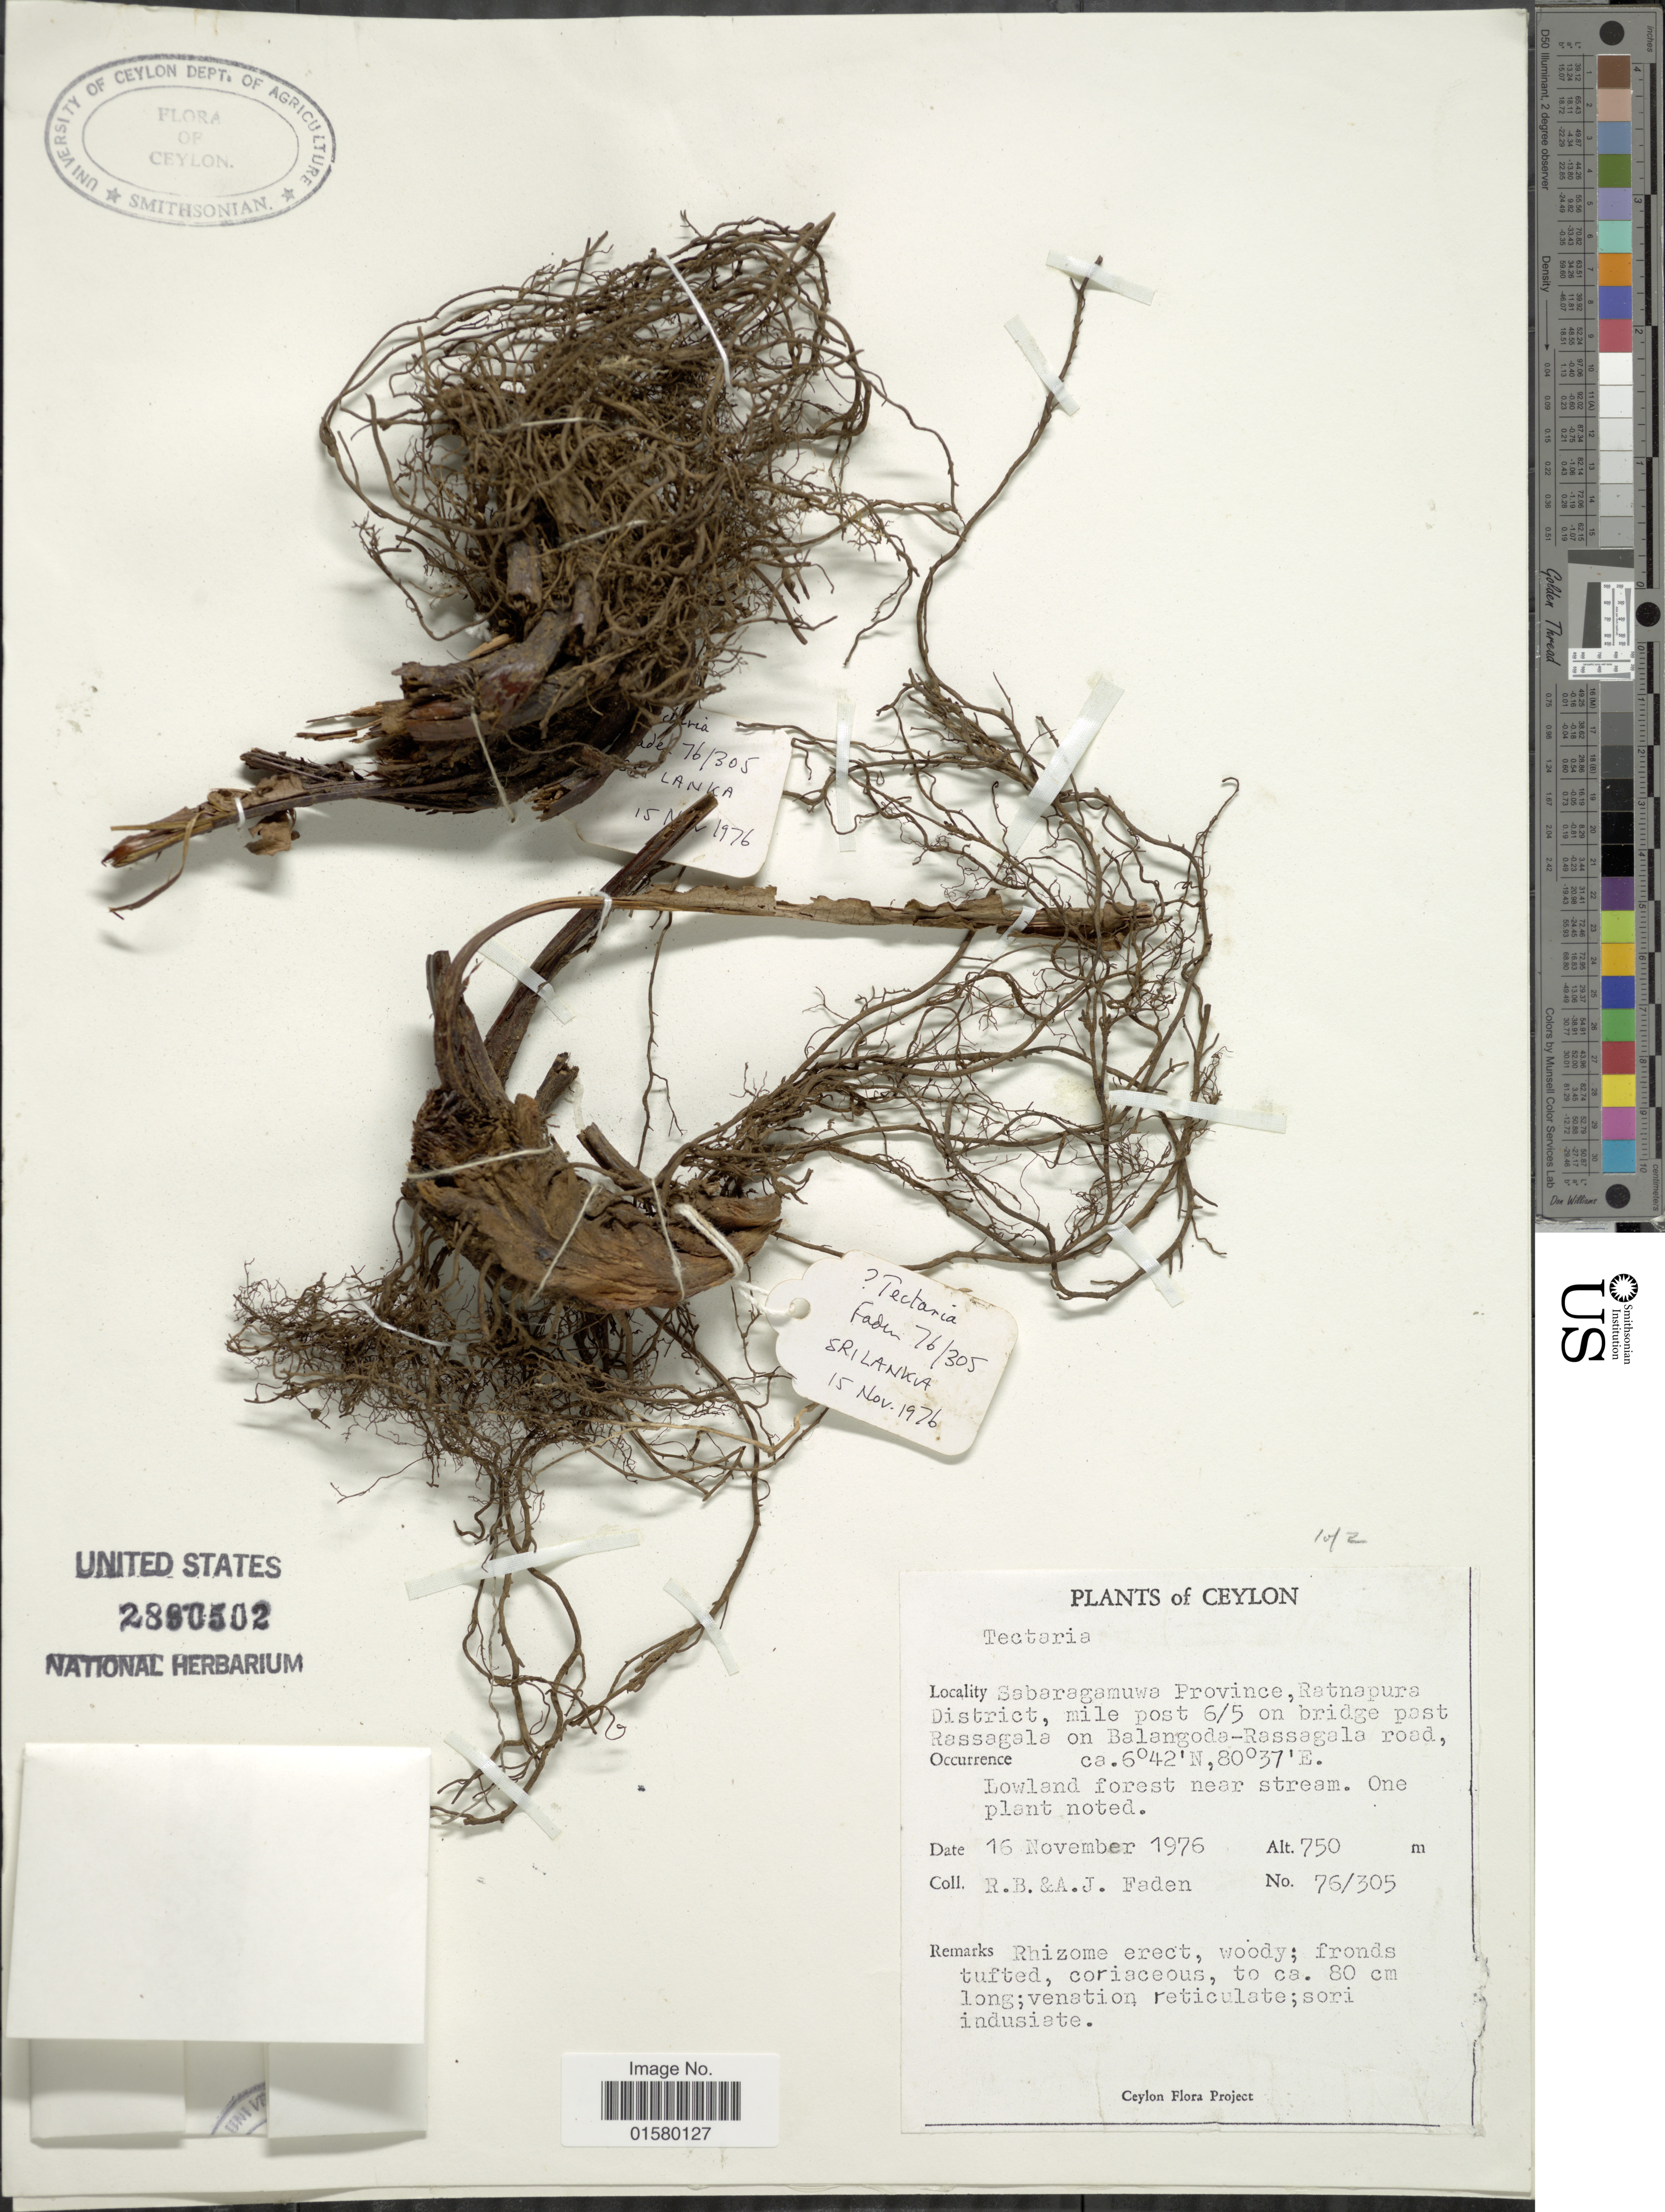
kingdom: Plantae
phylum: Tracheophyta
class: Polypodiopsida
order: Polypodiales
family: Tectariaceae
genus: Tectaria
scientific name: Tectaria decurrens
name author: (Presel.) Copel. in Elmer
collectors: R. B. Faden & A. J. Faden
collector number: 76/305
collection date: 1976-11-16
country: Sri Lanka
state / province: Sabaragamuwa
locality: Ceylon, Sabaragamuwa Province, Ratnapura District, mile post 6/5 on bridge past Rassagala on Balangoda-Rasagalla road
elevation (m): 750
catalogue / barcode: US 2890502